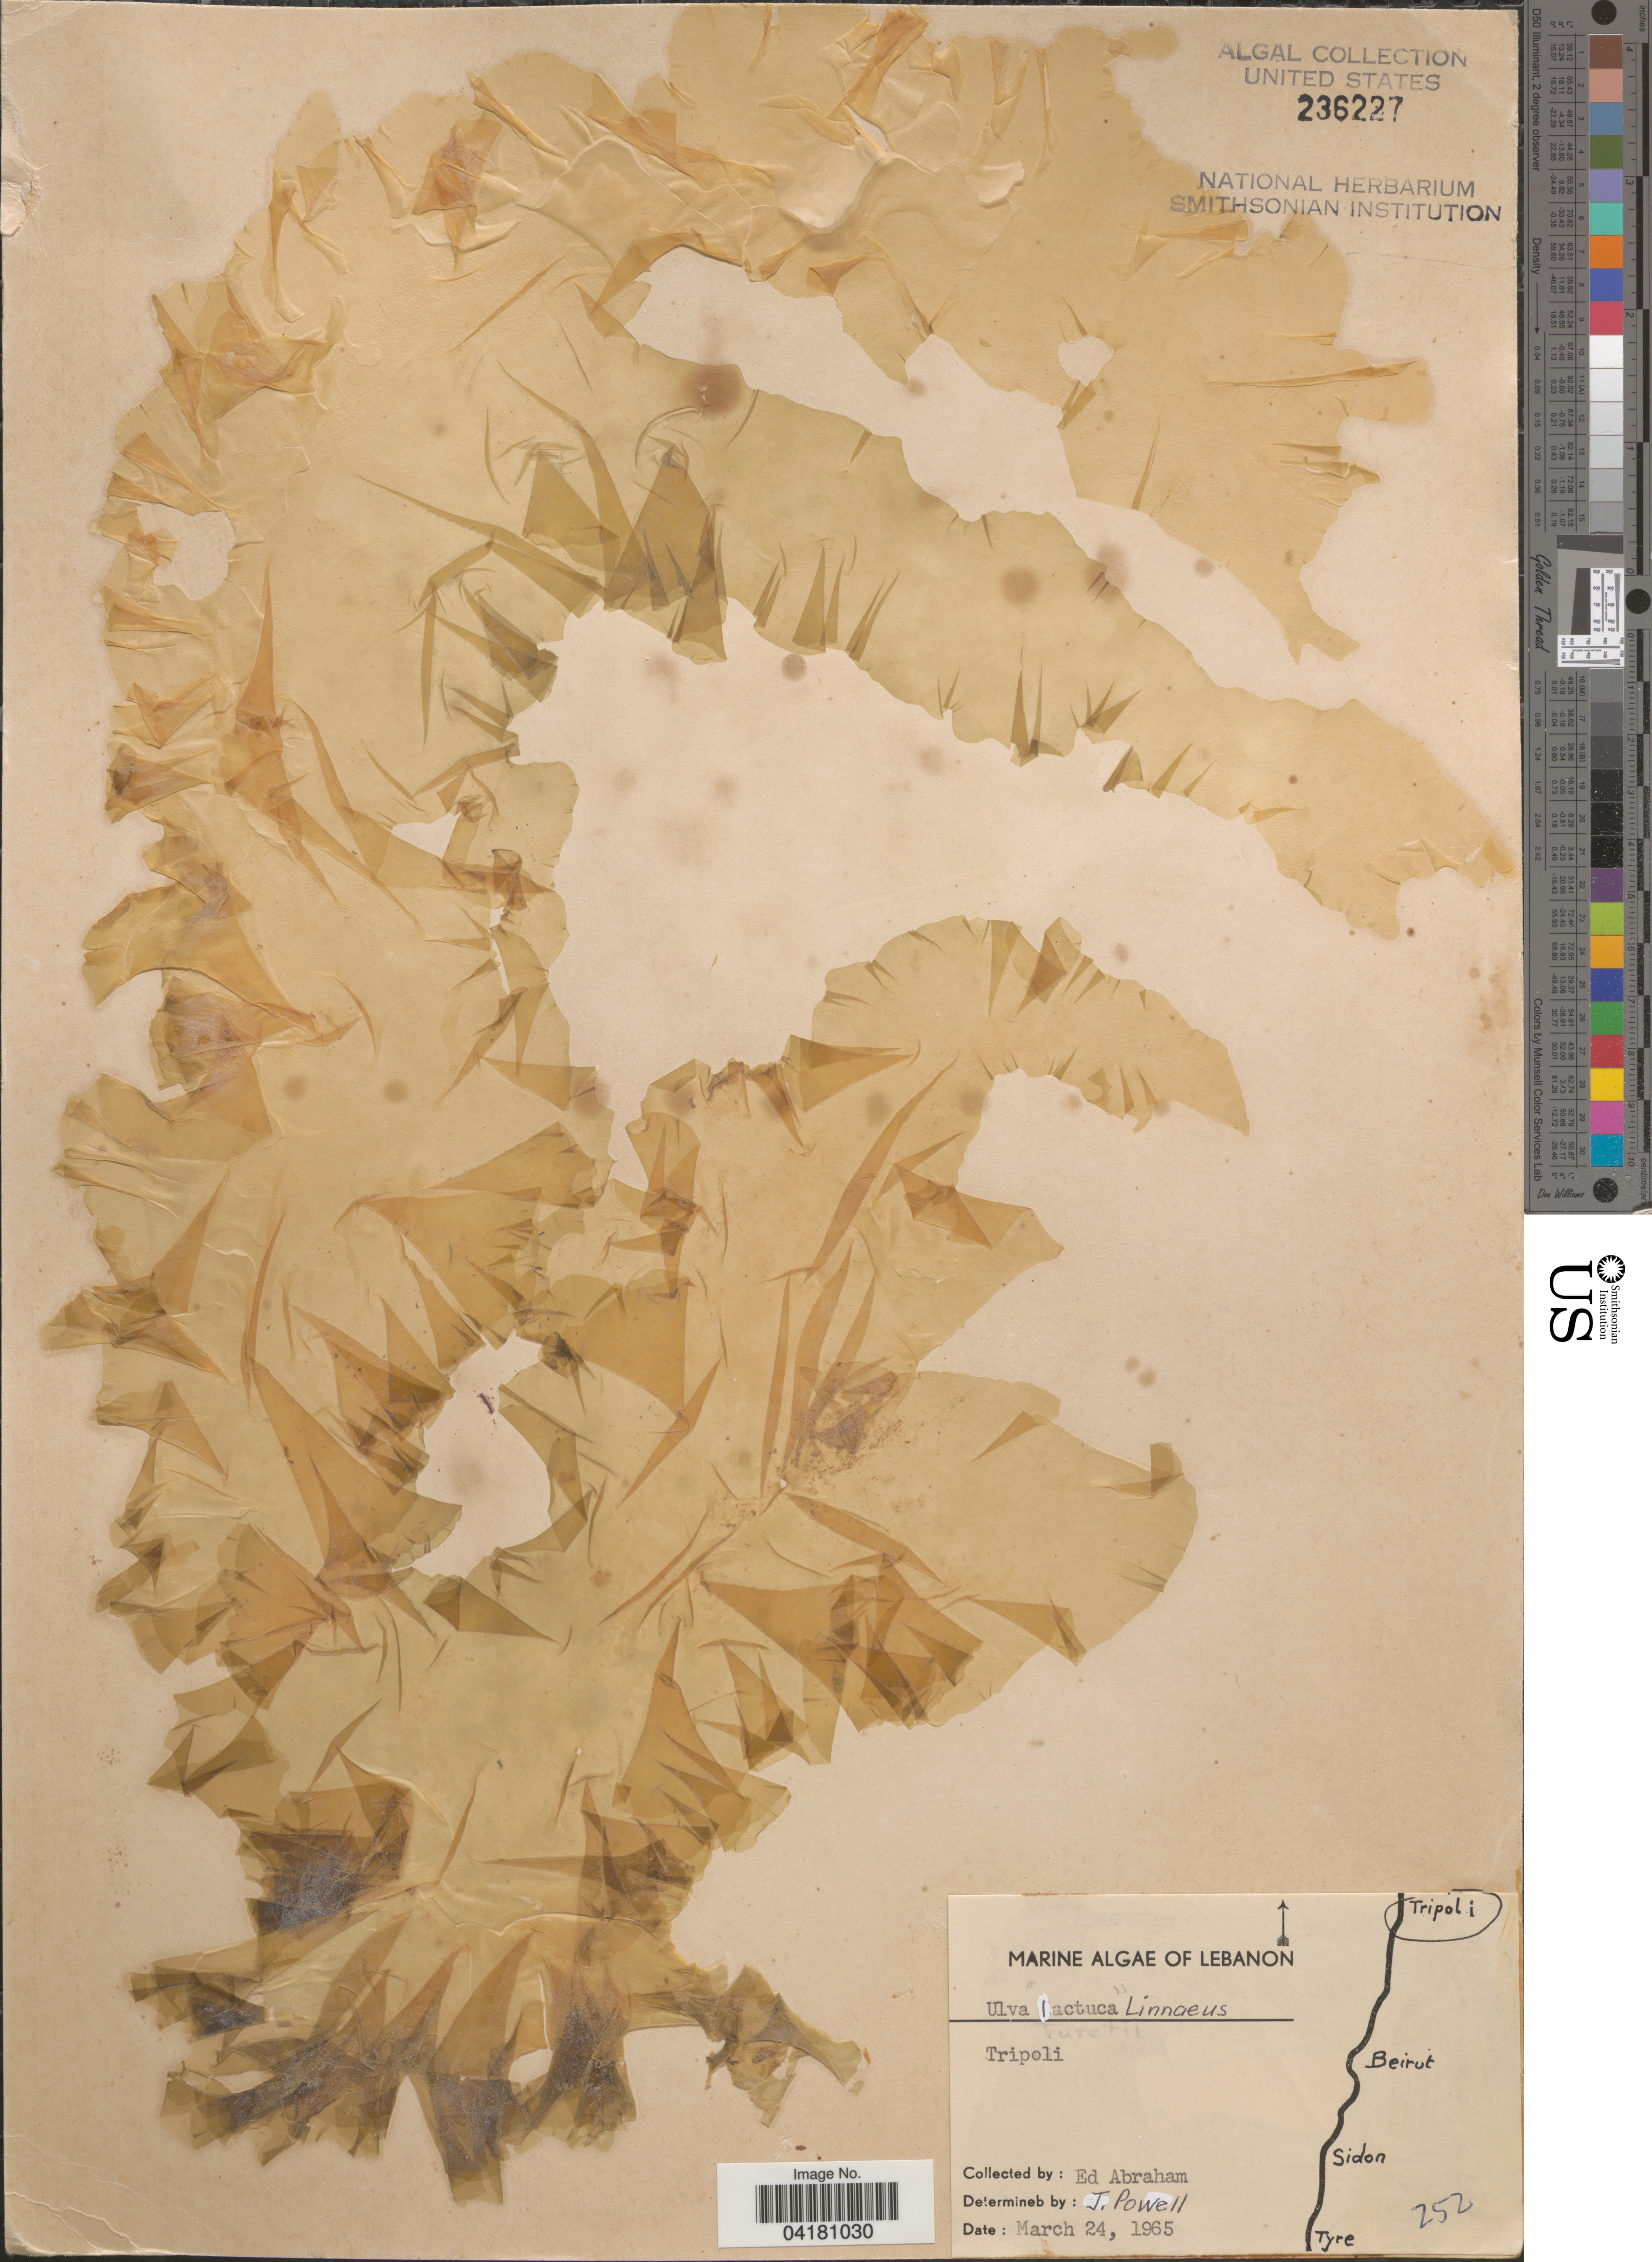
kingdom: Plantae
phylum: Chlorophyta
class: Ulvophyceae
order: Ulvales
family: Ulvaceae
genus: Ulva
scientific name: Ulva lactuca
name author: L.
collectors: E. Abraham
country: Lebanon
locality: Tripoli.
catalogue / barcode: US 236227